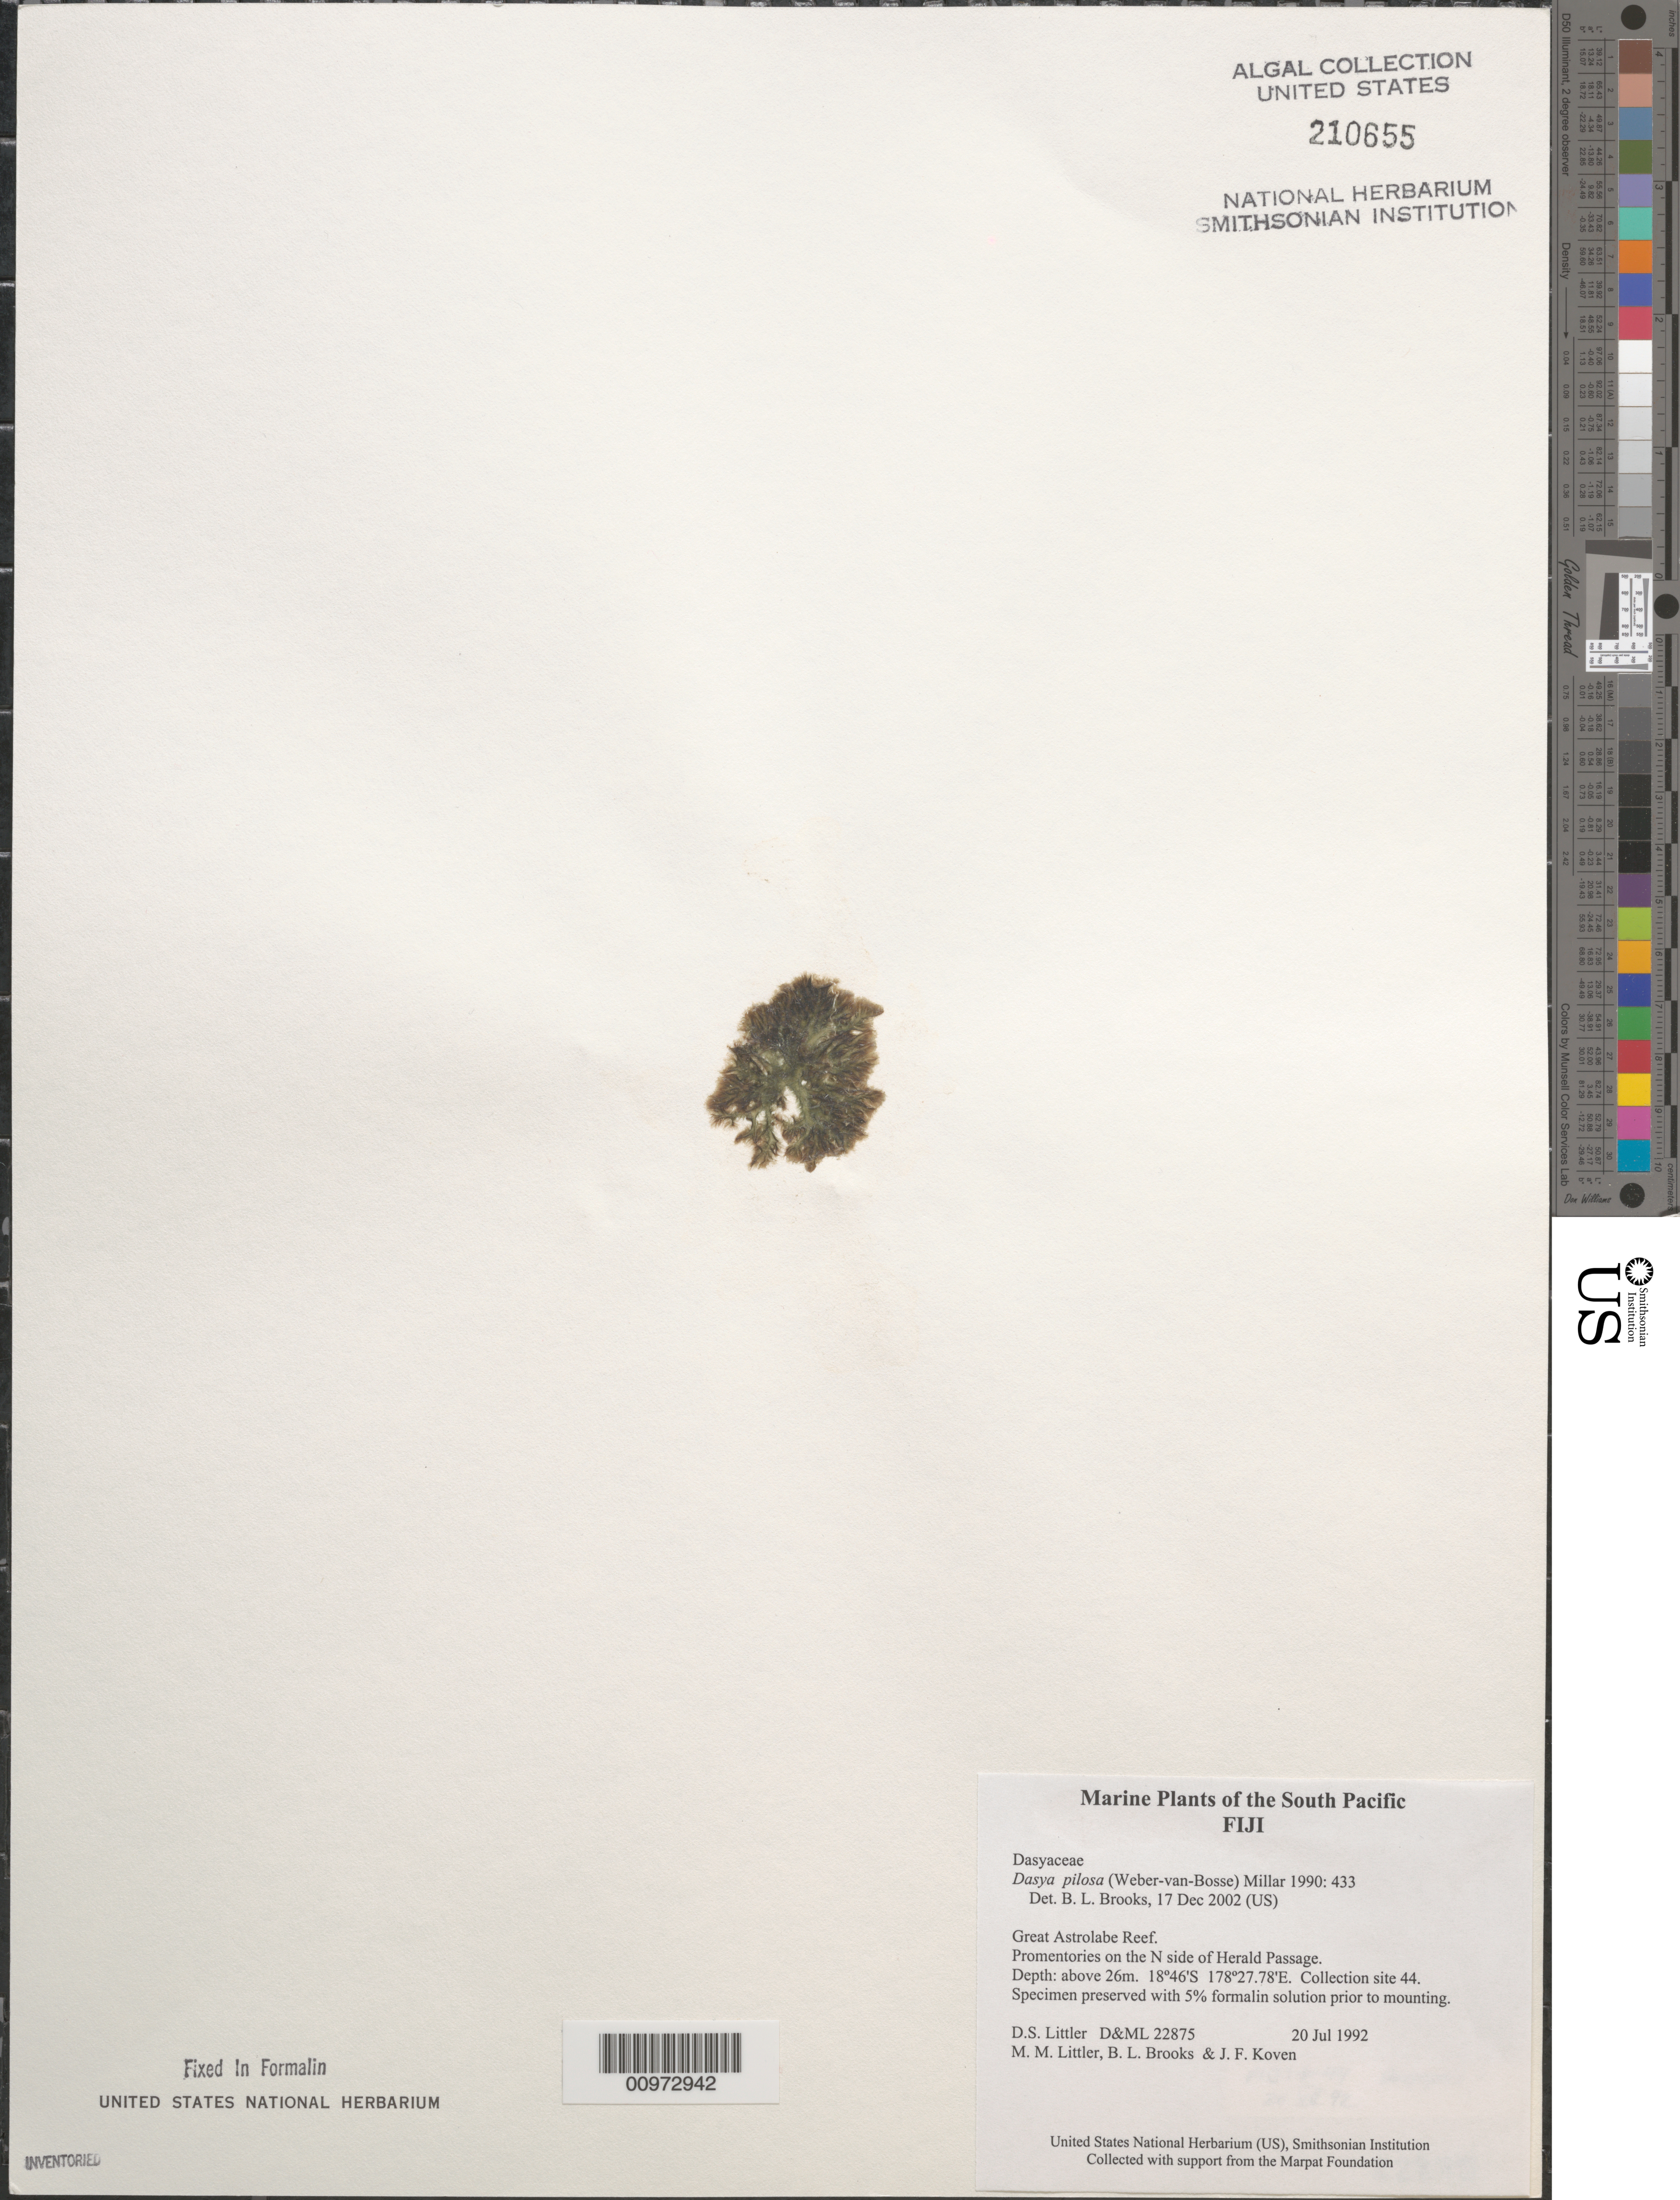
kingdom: Plantae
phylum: Rhodophyta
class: Florideophyceae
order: Ceramiales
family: Dasyaceae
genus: Dasya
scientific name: Dasya anastomosans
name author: (Weber Bosse) M.J. Wynne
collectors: D. S. Littler, M. M. Littler, B. Brooks & J. Koven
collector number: D&ML 22875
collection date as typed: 20 Jul 1992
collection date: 1992-07-20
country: Fiji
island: Great Astrolabe Reef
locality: Great Astrolabe Reef, promentories on north side of Herald Passage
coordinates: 18 46'S, 178 27.78'E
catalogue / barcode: US 210655